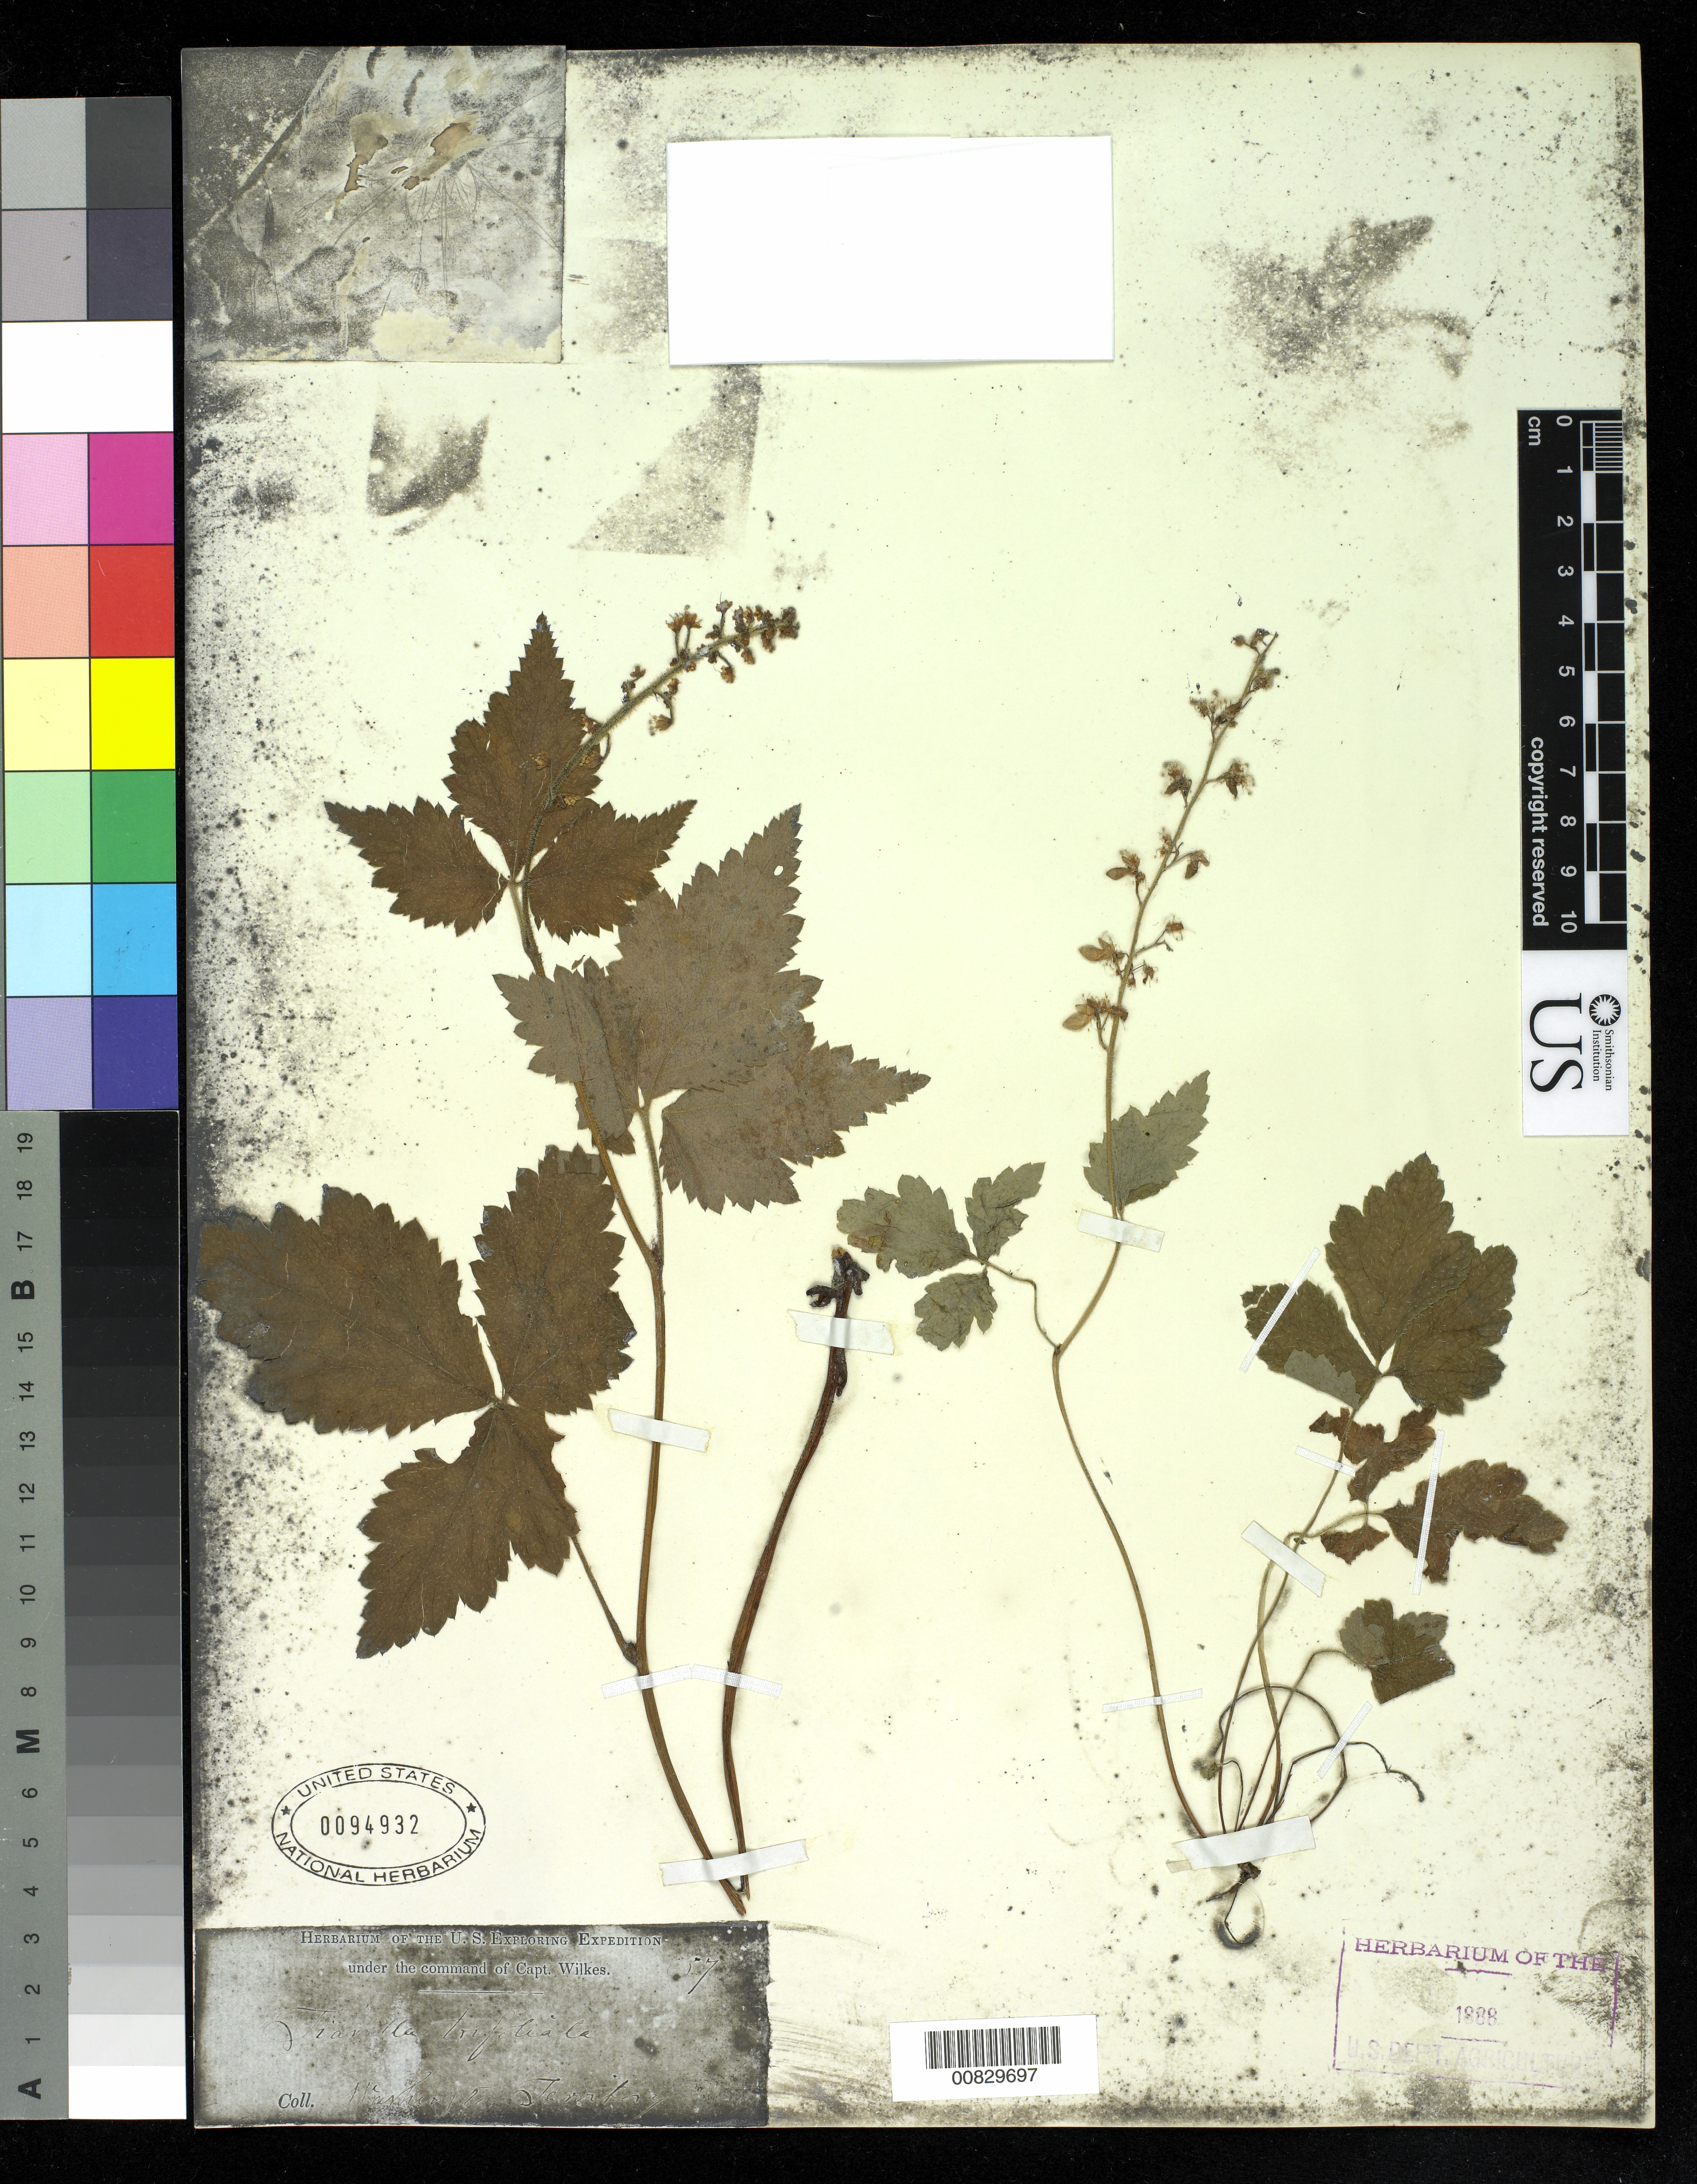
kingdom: Plantae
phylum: Tracheophyta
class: Magnoliopsida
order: Saxifragales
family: Saxifragaceae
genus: Tiarella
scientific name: Tiarella trifoliata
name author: L.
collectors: Wilkes Explor. Exped.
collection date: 1838/1842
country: United States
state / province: Washington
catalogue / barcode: US 94932